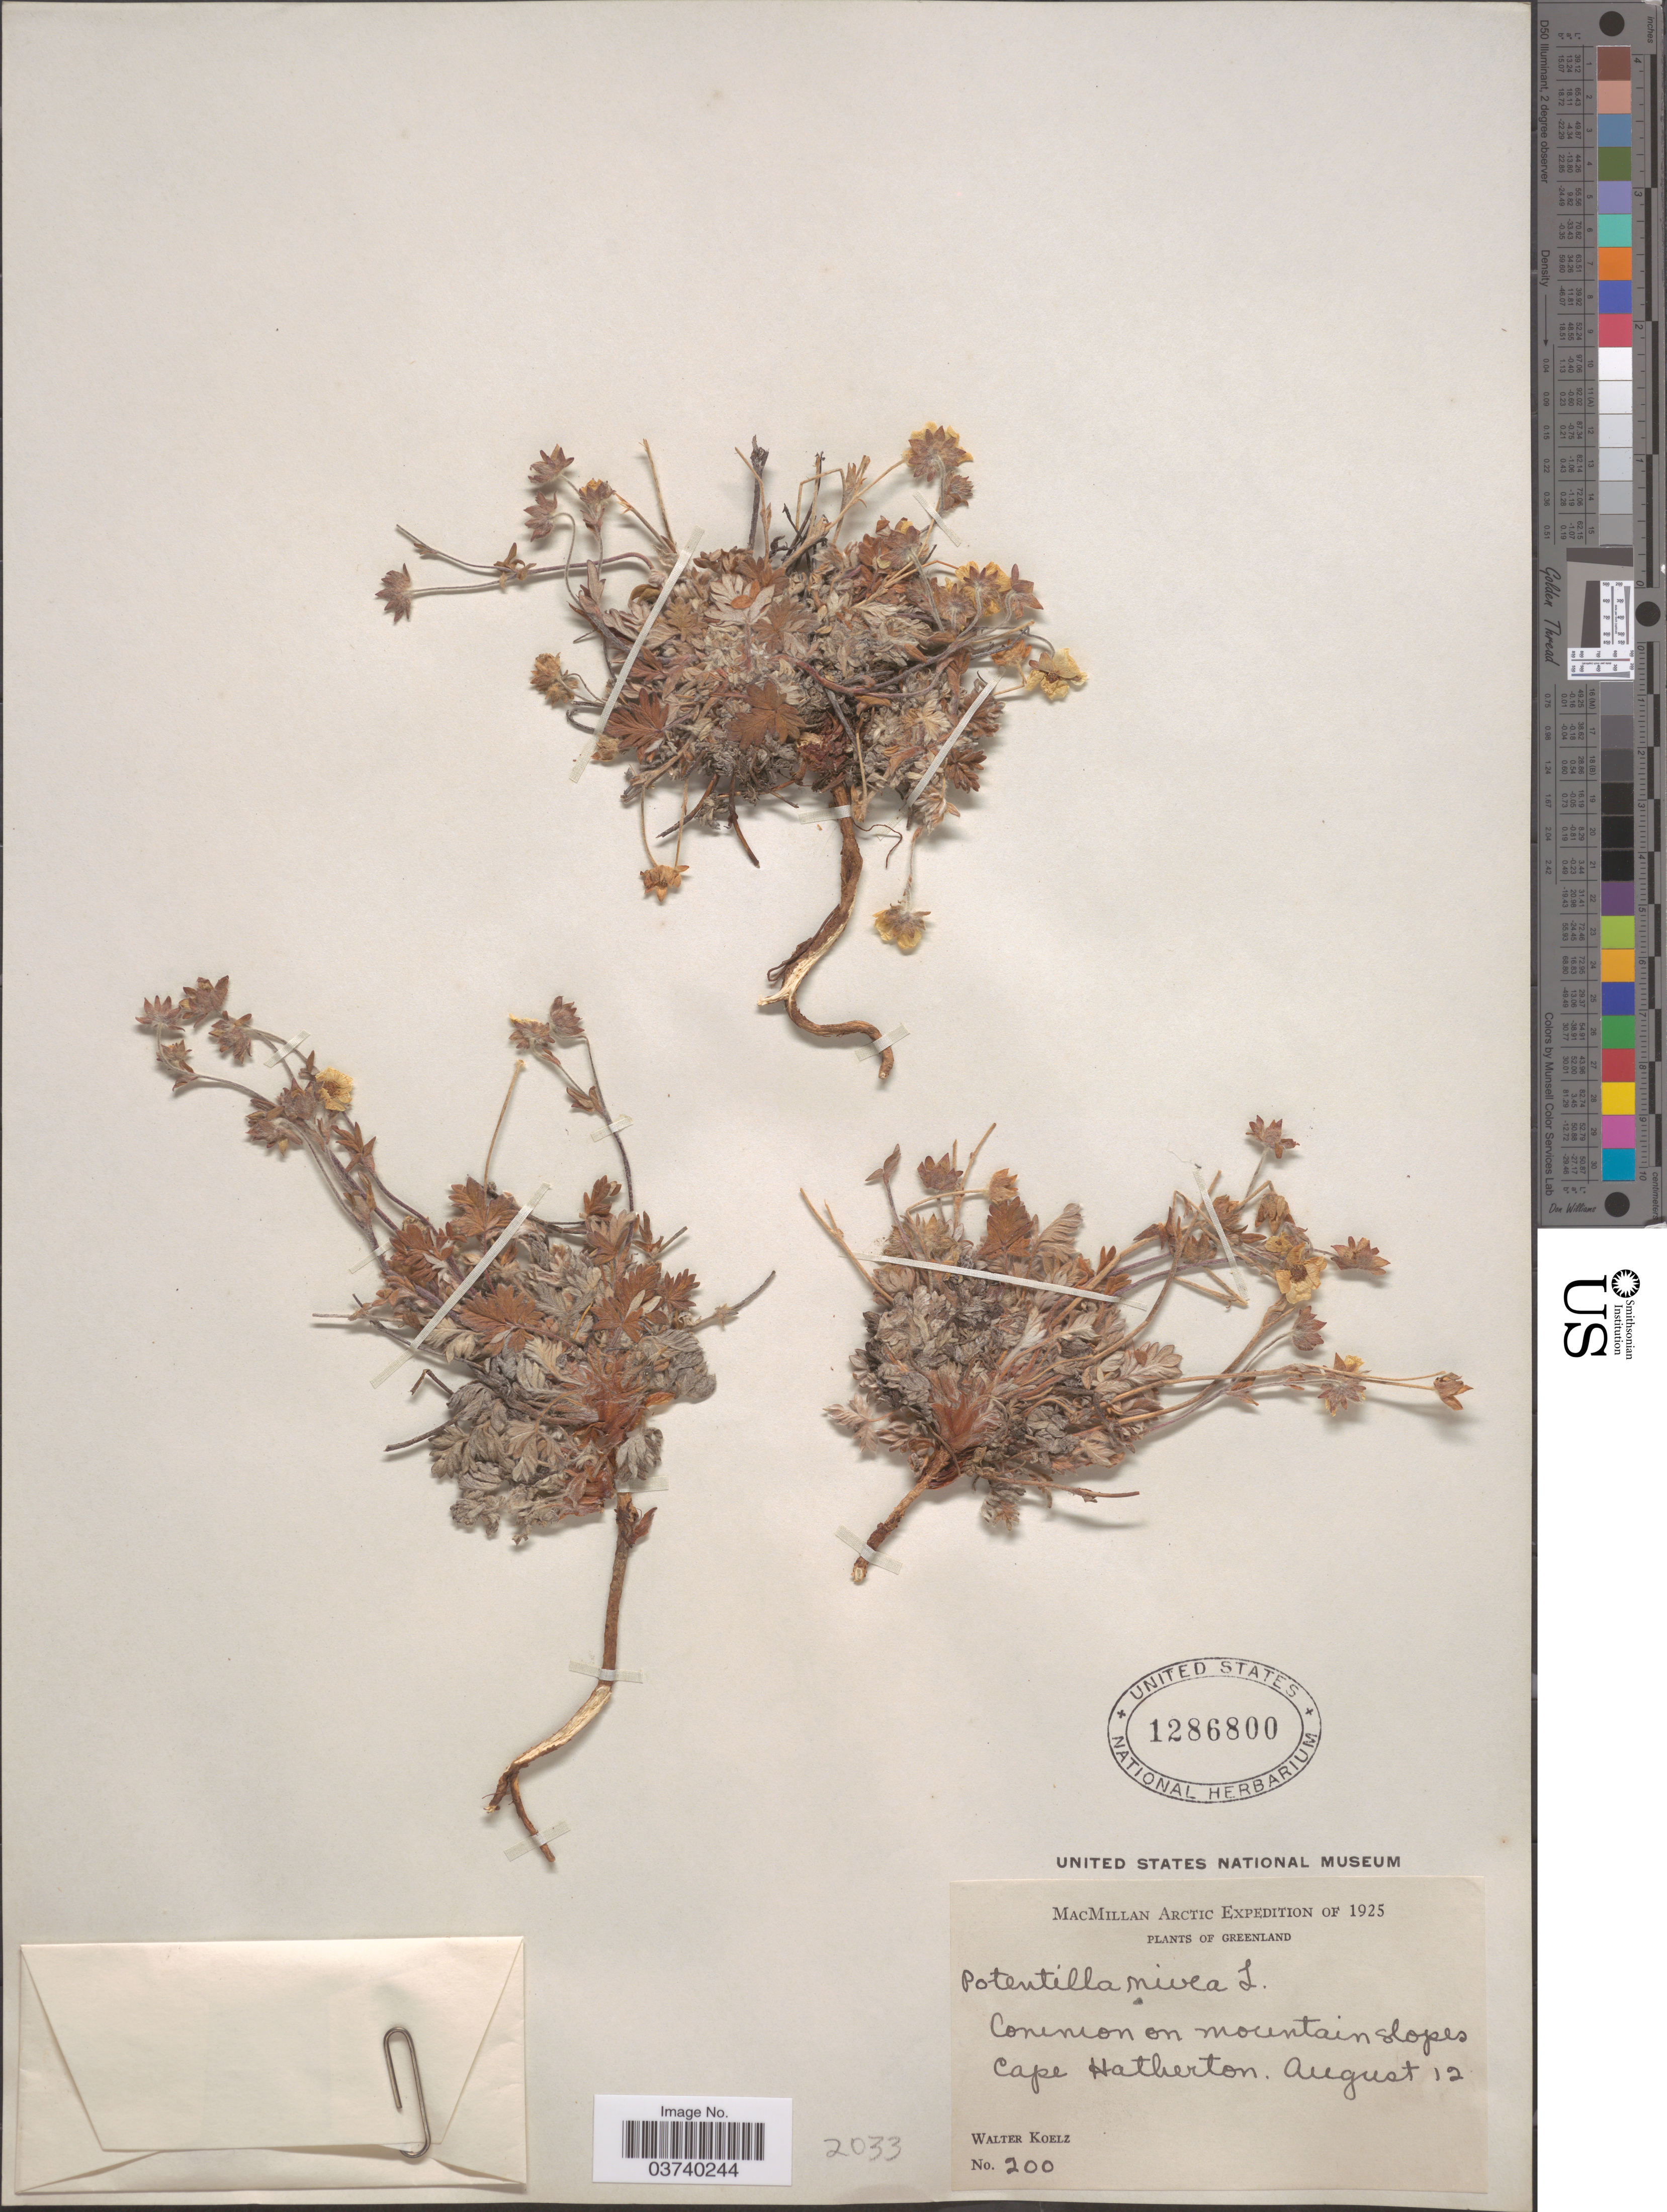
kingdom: Plantae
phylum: Tracheophyta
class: Magnoliopsida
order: Rosales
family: Rosaceae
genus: Potentilla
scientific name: Potentilla nivea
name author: L.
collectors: W. N. Koelz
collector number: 200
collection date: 1925-08-12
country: Greenland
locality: Mountain slopes. Cape Hatherton.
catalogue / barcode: US 1286800